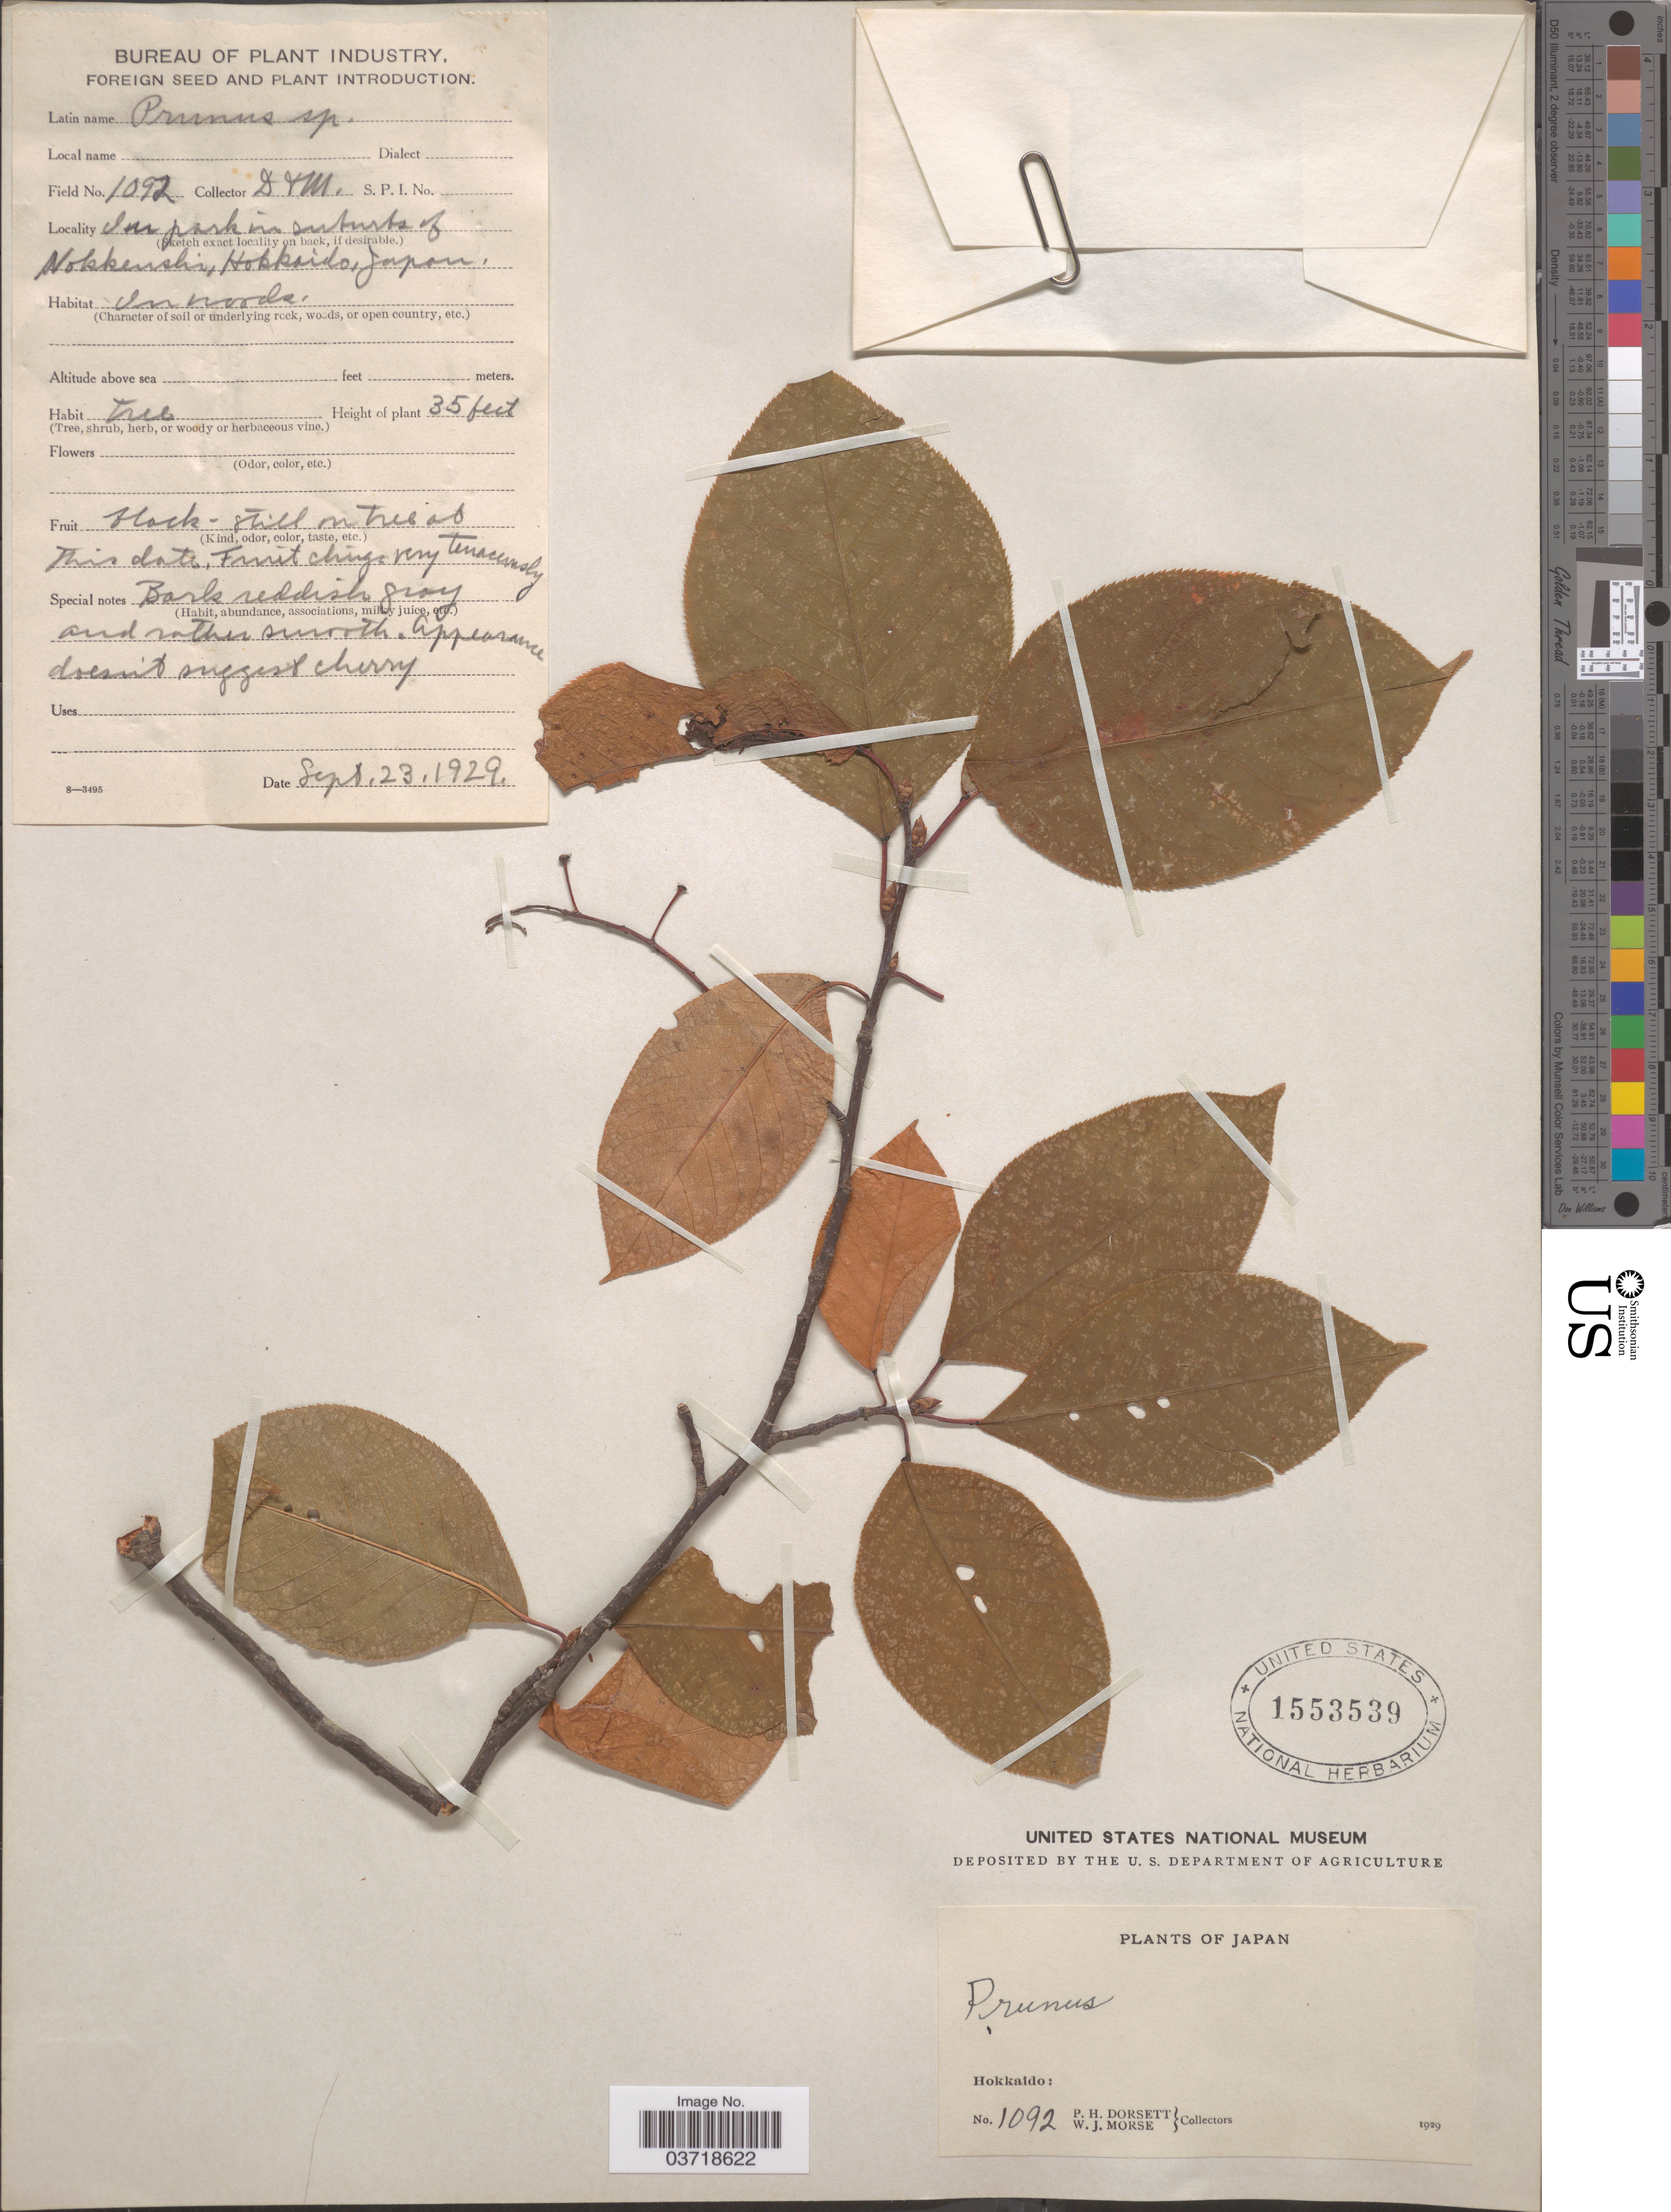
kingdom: Plantae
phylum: Tracheophyta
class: Magnoliopsida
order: Rosales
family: Rosaceae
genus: Prunus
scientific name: Prunus sp.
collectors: P. H. Dorsett & W. J. Morse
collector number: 1092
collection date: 1929-09-23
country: Japan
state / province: Hokkaidō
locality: In park in suburbs of Nokkenshi.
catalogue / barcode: US 1553539